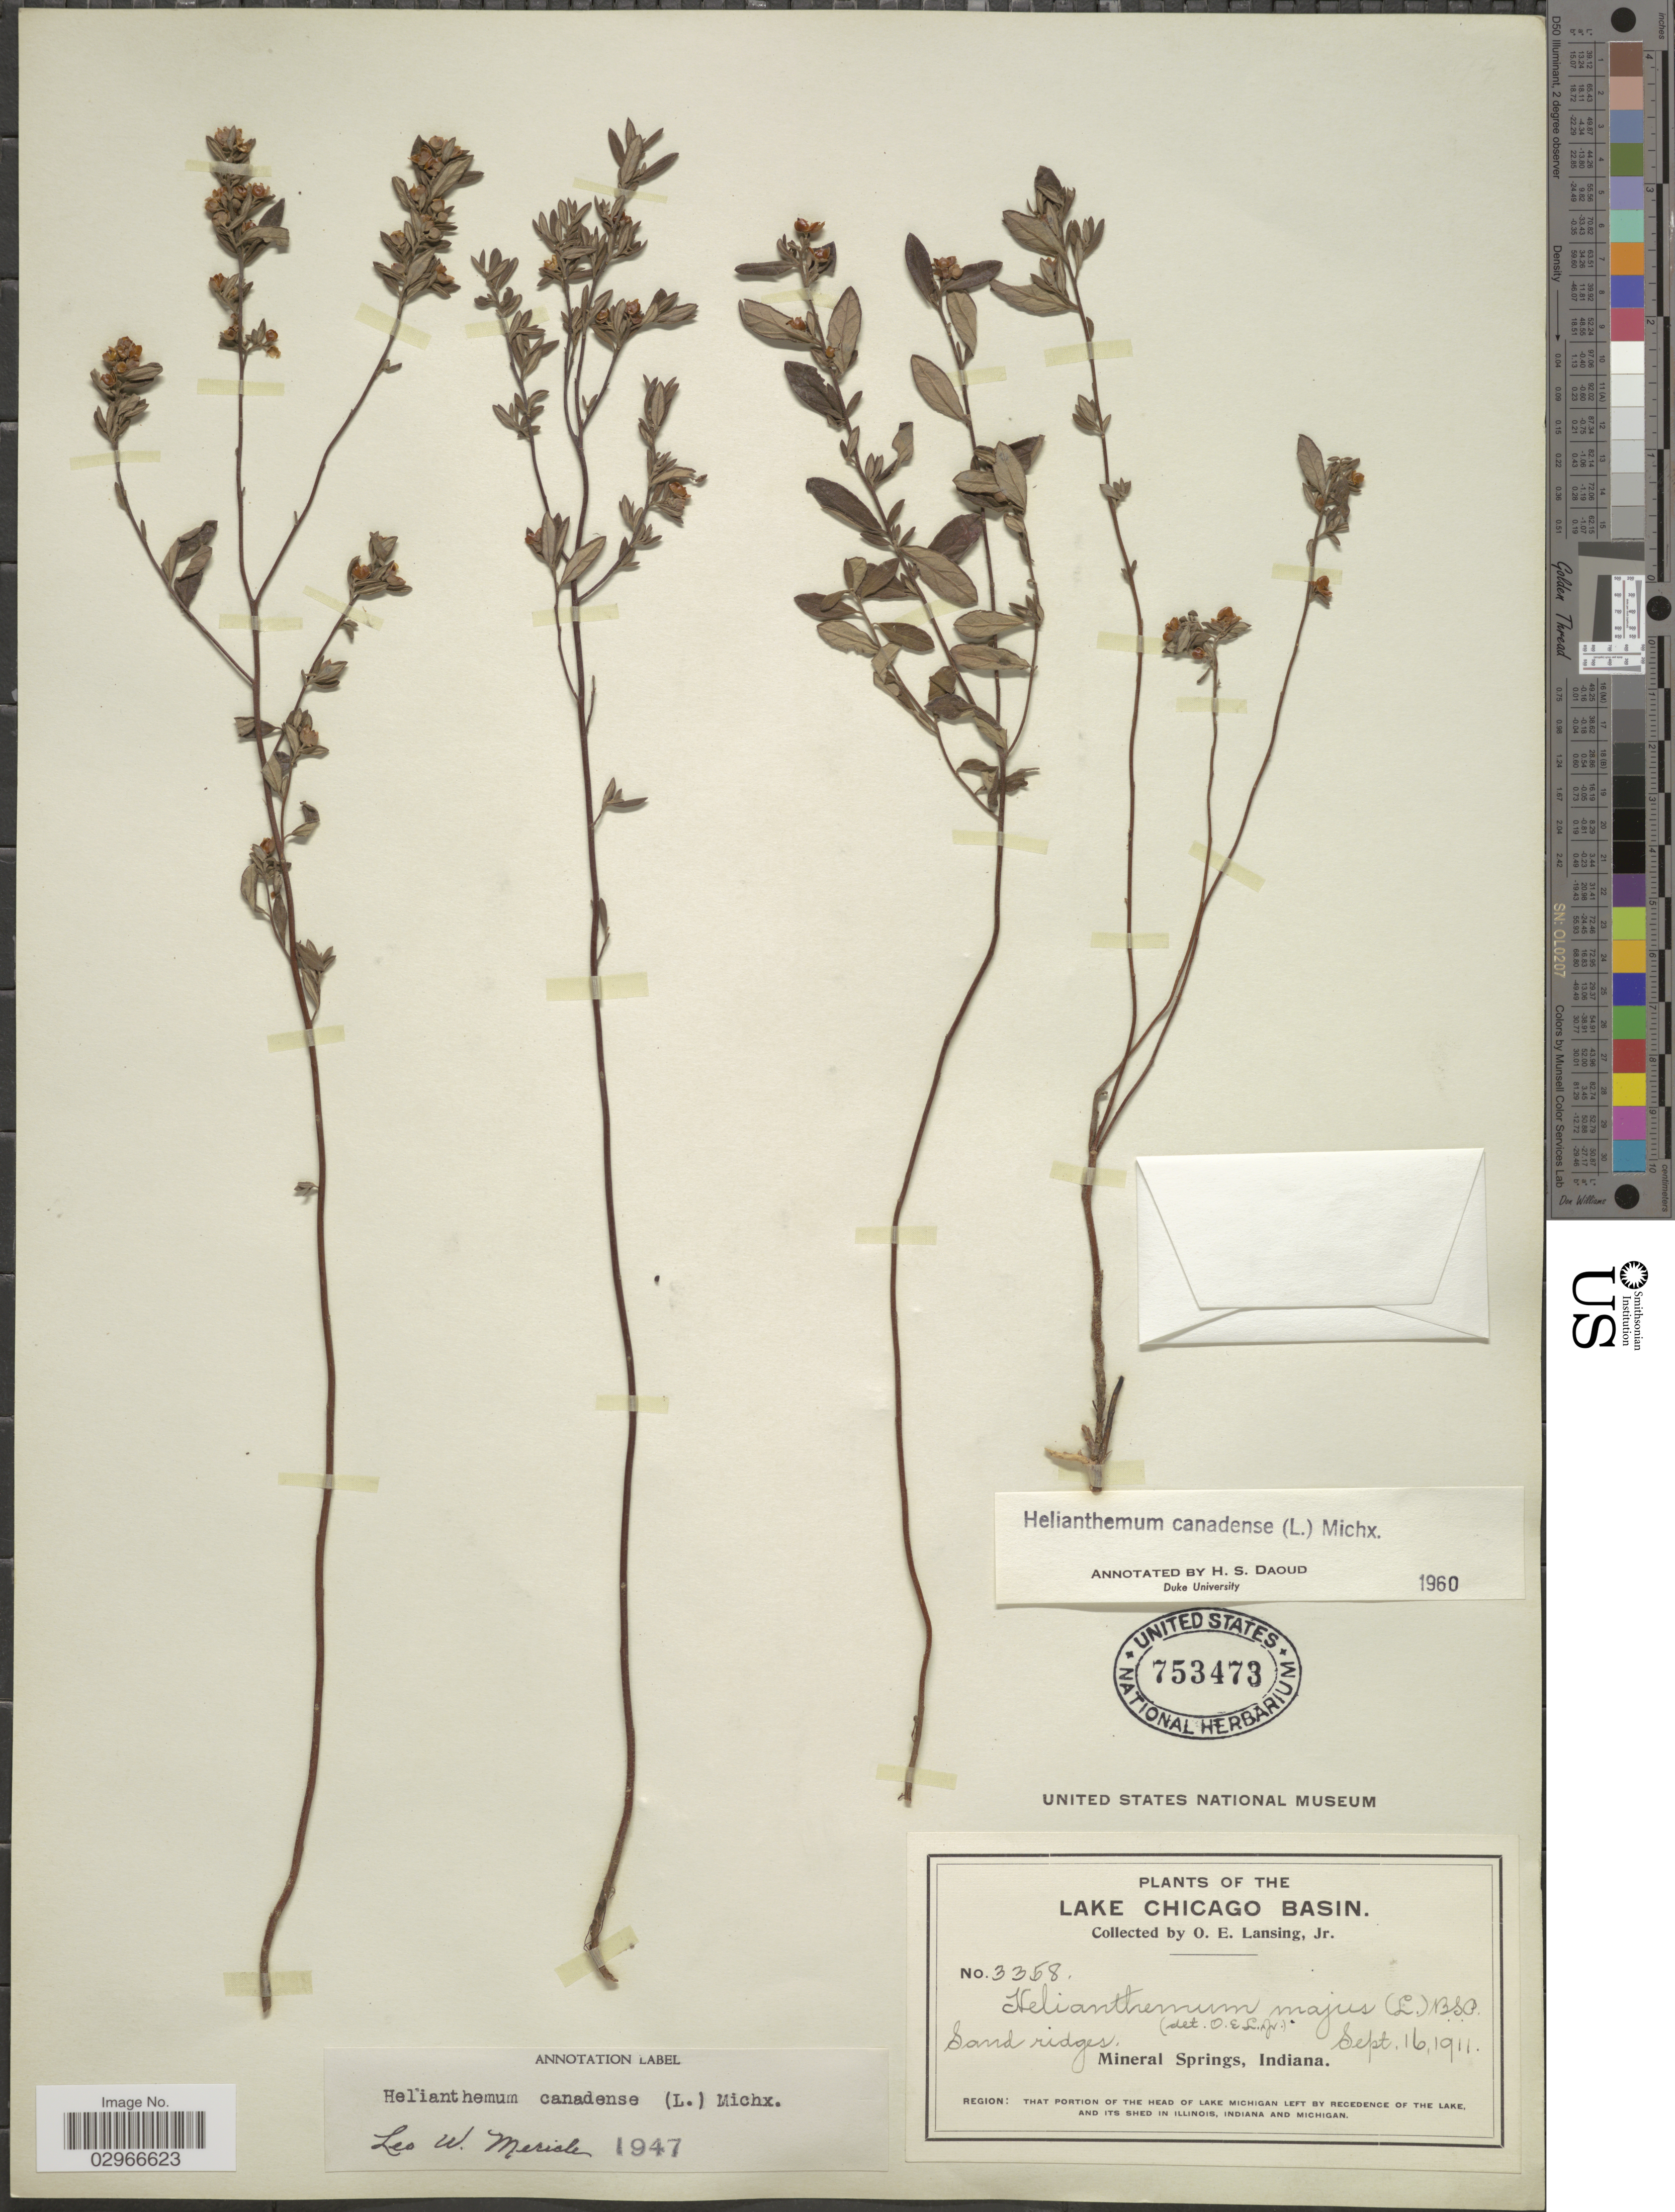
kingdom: Plantae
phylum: Tracheophyta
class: Magnoliopsida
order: Malvales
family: Cistaceae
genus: Helianthemum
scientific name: Helianthemum canadense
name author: (L.) Michx.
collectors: O. Lansing Jr.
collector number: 3358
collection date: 1911-09-16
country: United States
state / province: Indiana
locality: Lake Chicago Basin, Mineral Springs, Region: That portion of the head of Lake Michigan left by recedence of the lake.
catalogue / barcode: US 753473